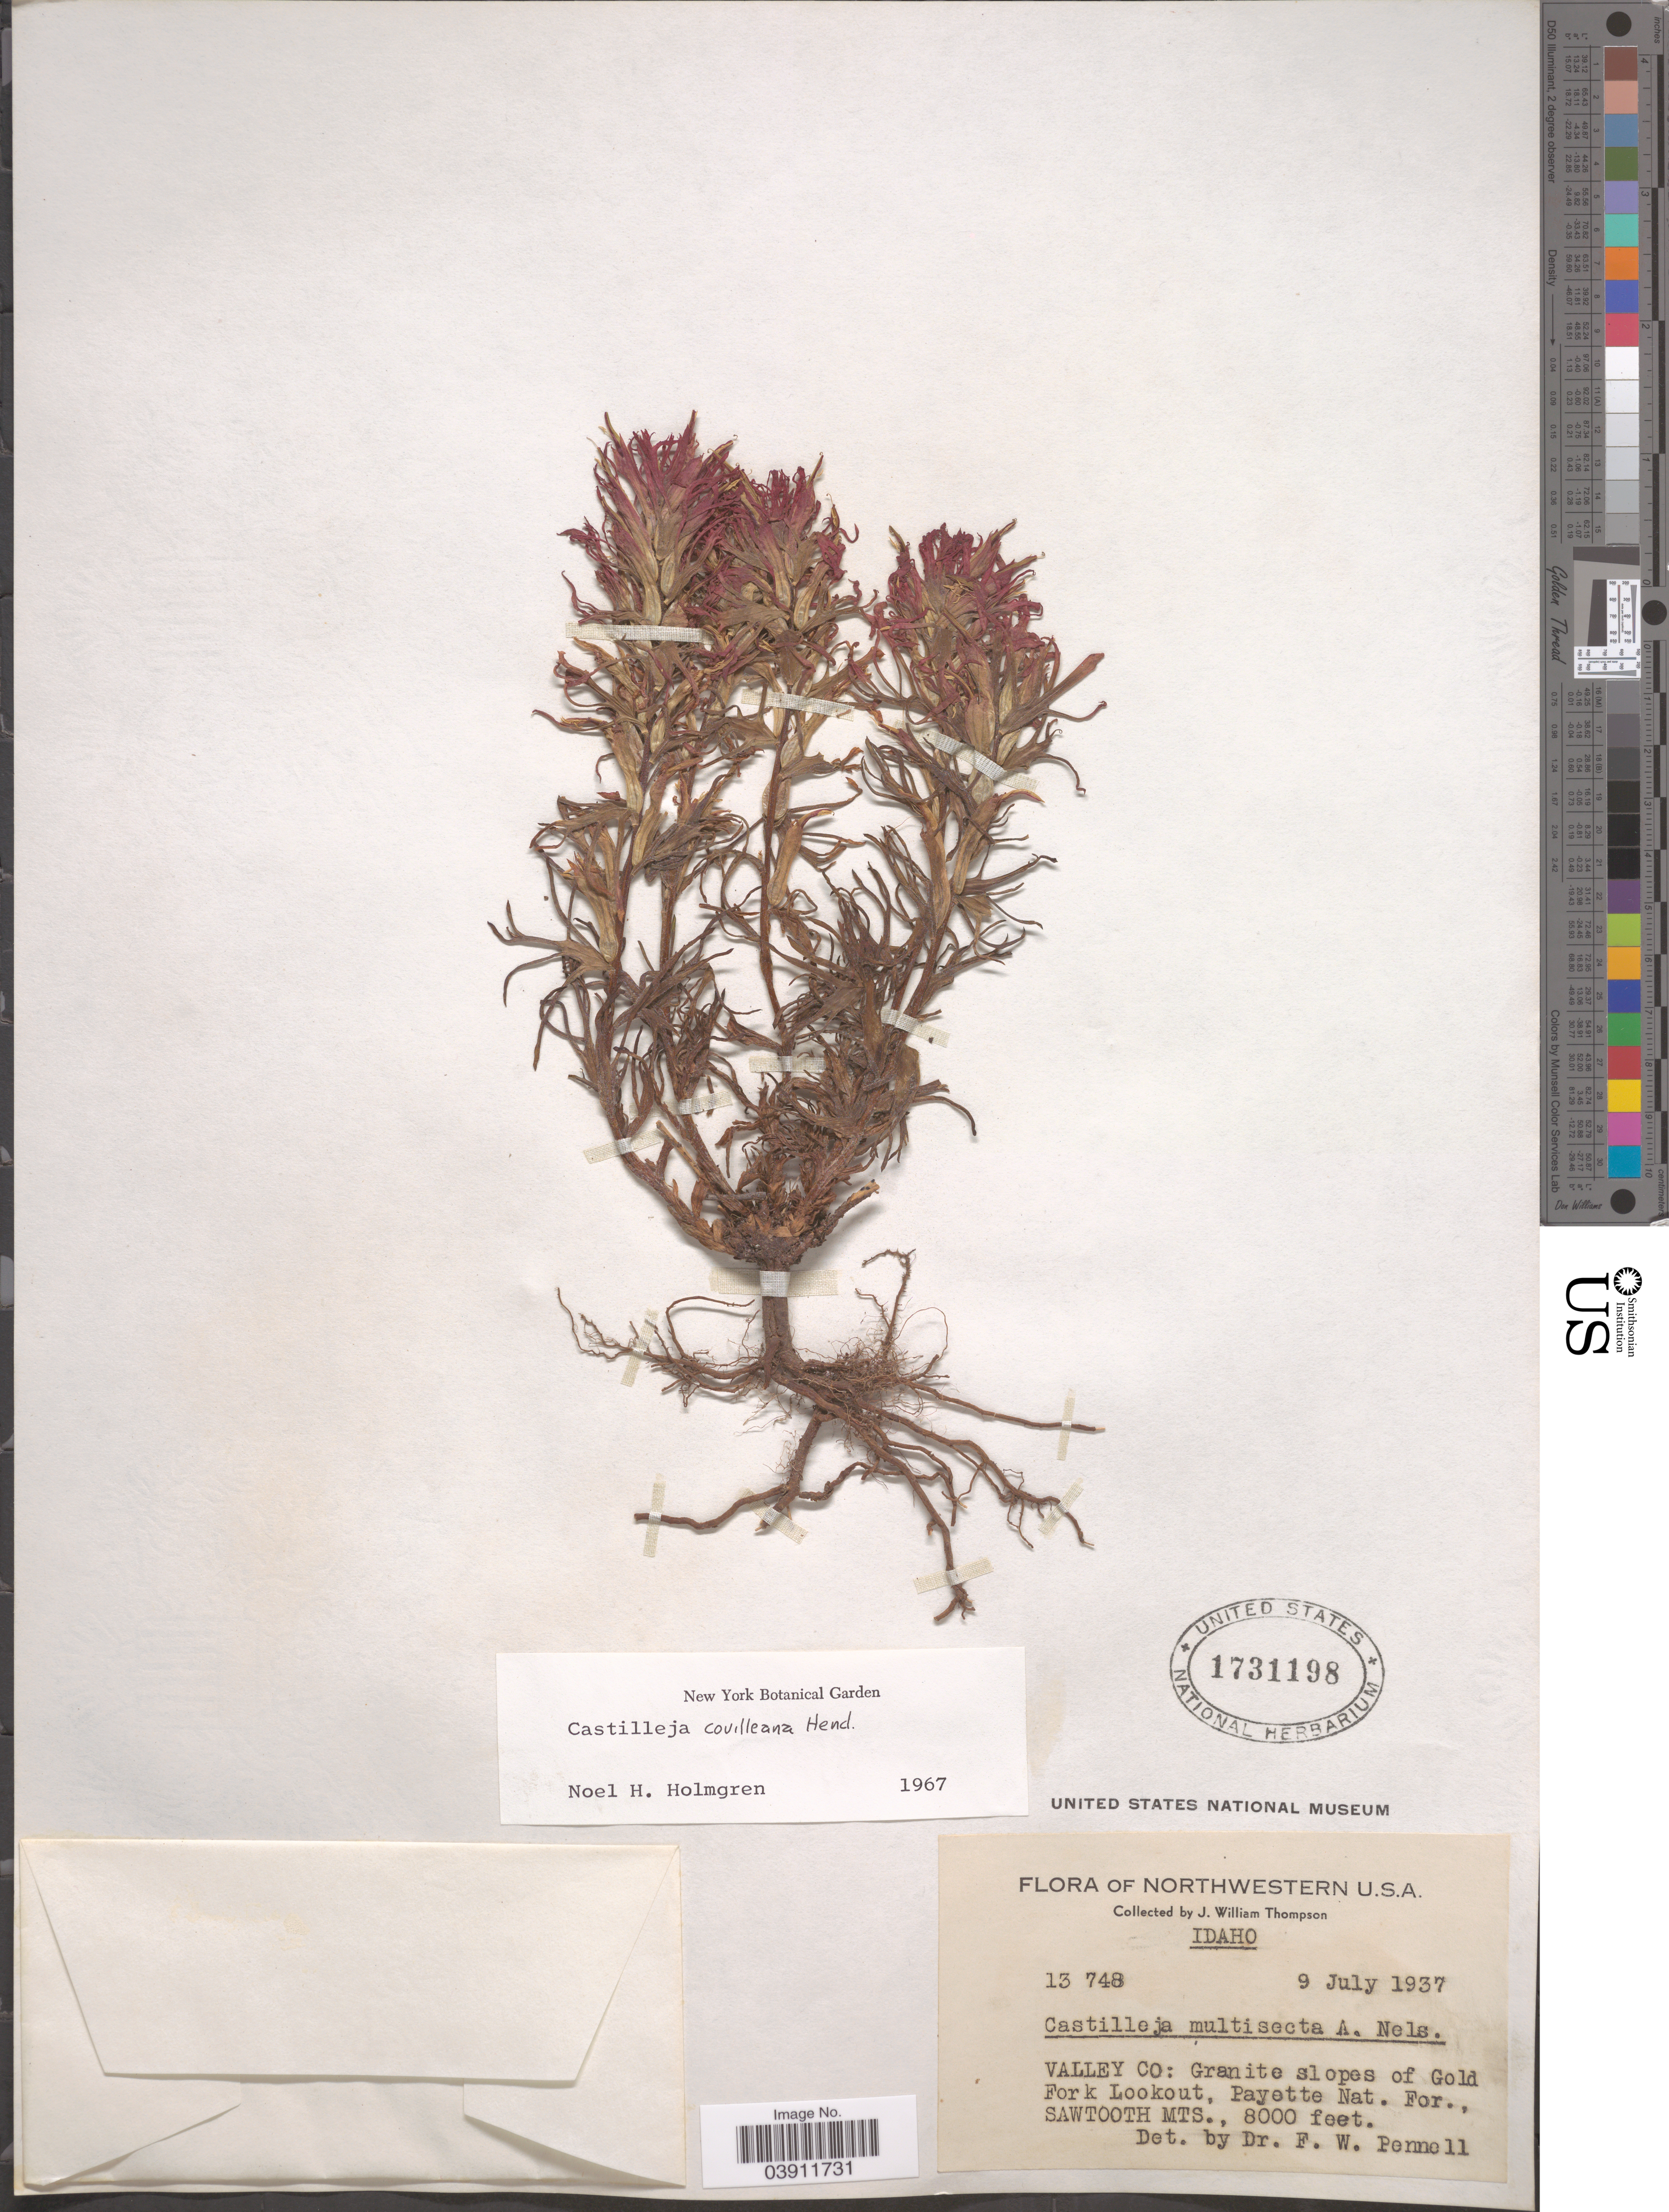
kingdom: Plantae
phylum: Tracheophyta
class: Magnoliopsida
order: Lamiales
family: Orobanchaceae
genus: Castilleja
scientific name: Castilleja covilleana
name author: L.F. Hend.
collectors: J. W. Thompson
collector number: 13748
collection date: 1937-07-09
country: United States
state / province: Idaho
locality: Valley Co: Granite slopes of Gold Fork Lookout, Payette Nat. For., Sawtooth Mts.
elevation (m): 2438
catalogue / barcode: US 1731198